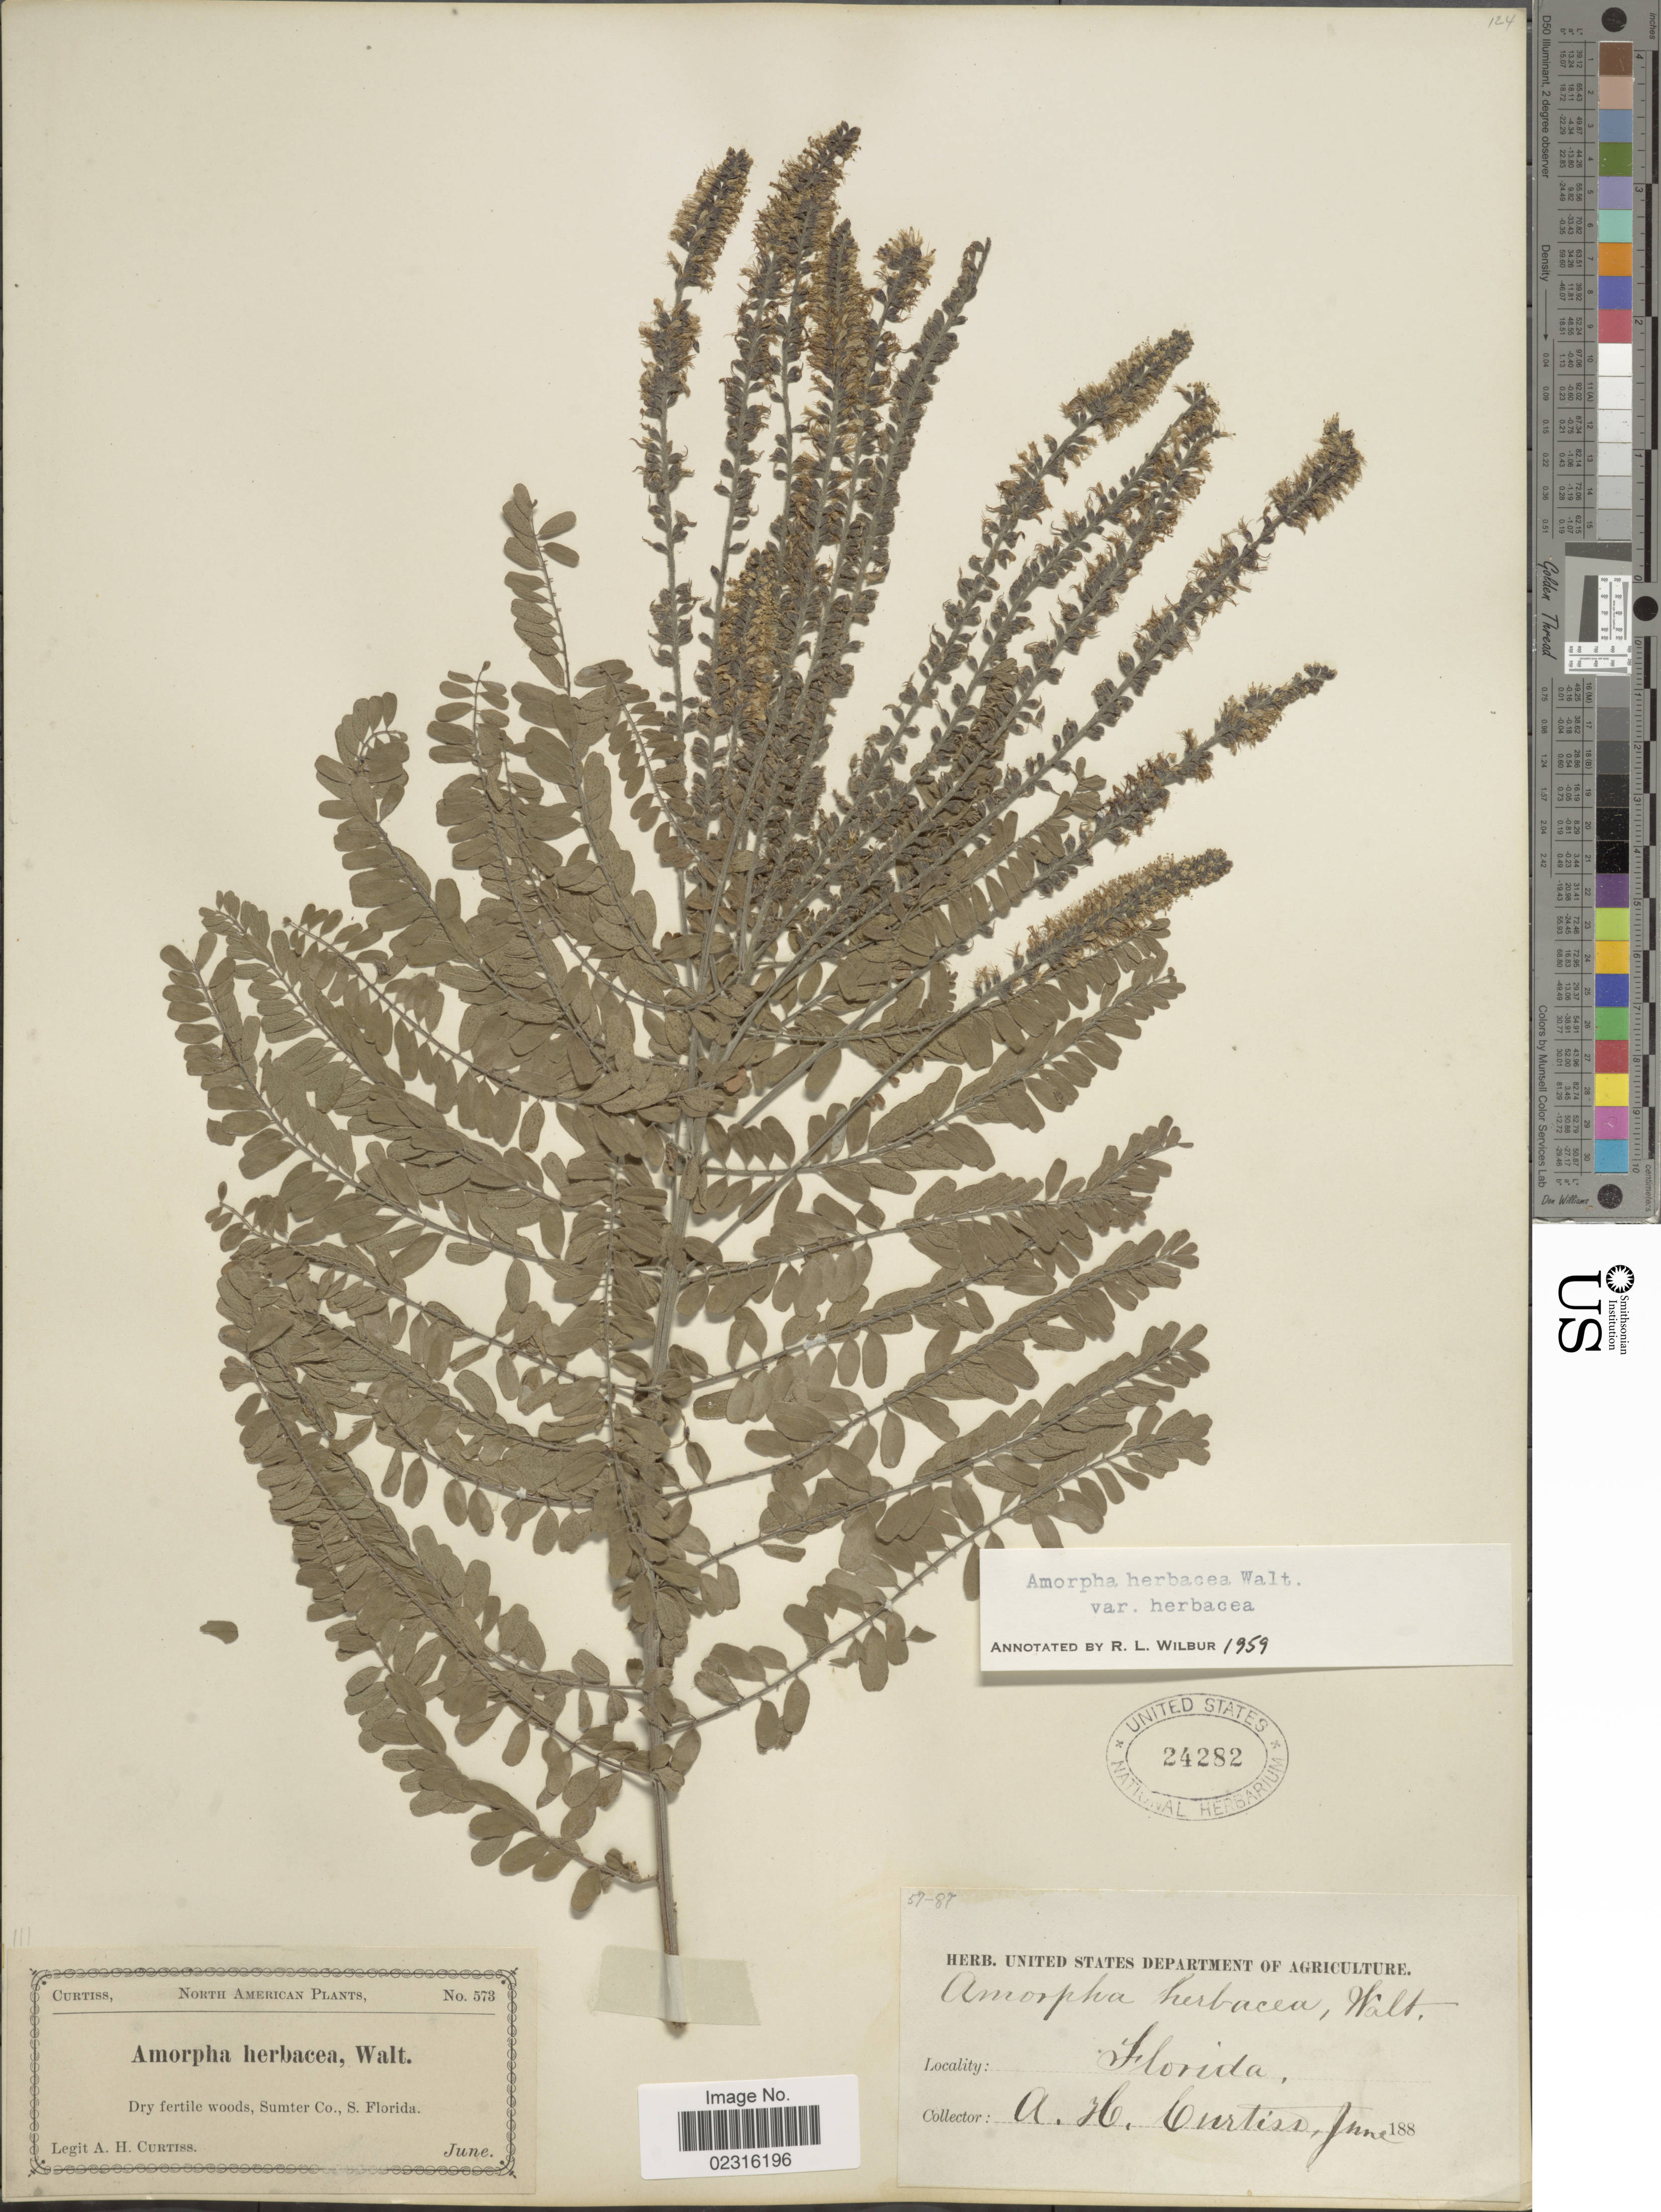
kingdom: Plantae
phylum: Tracheophyta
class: Magnoliopsida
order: Fabales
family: Fabaceae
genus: Amorpha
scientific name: Amorpha herbacea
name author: Schltdl.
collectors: A. H. Curtiss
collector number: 573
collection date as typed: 188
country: United States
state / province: Florida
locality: Dry fertile woods, Sumter Co.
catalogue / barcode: US 24282